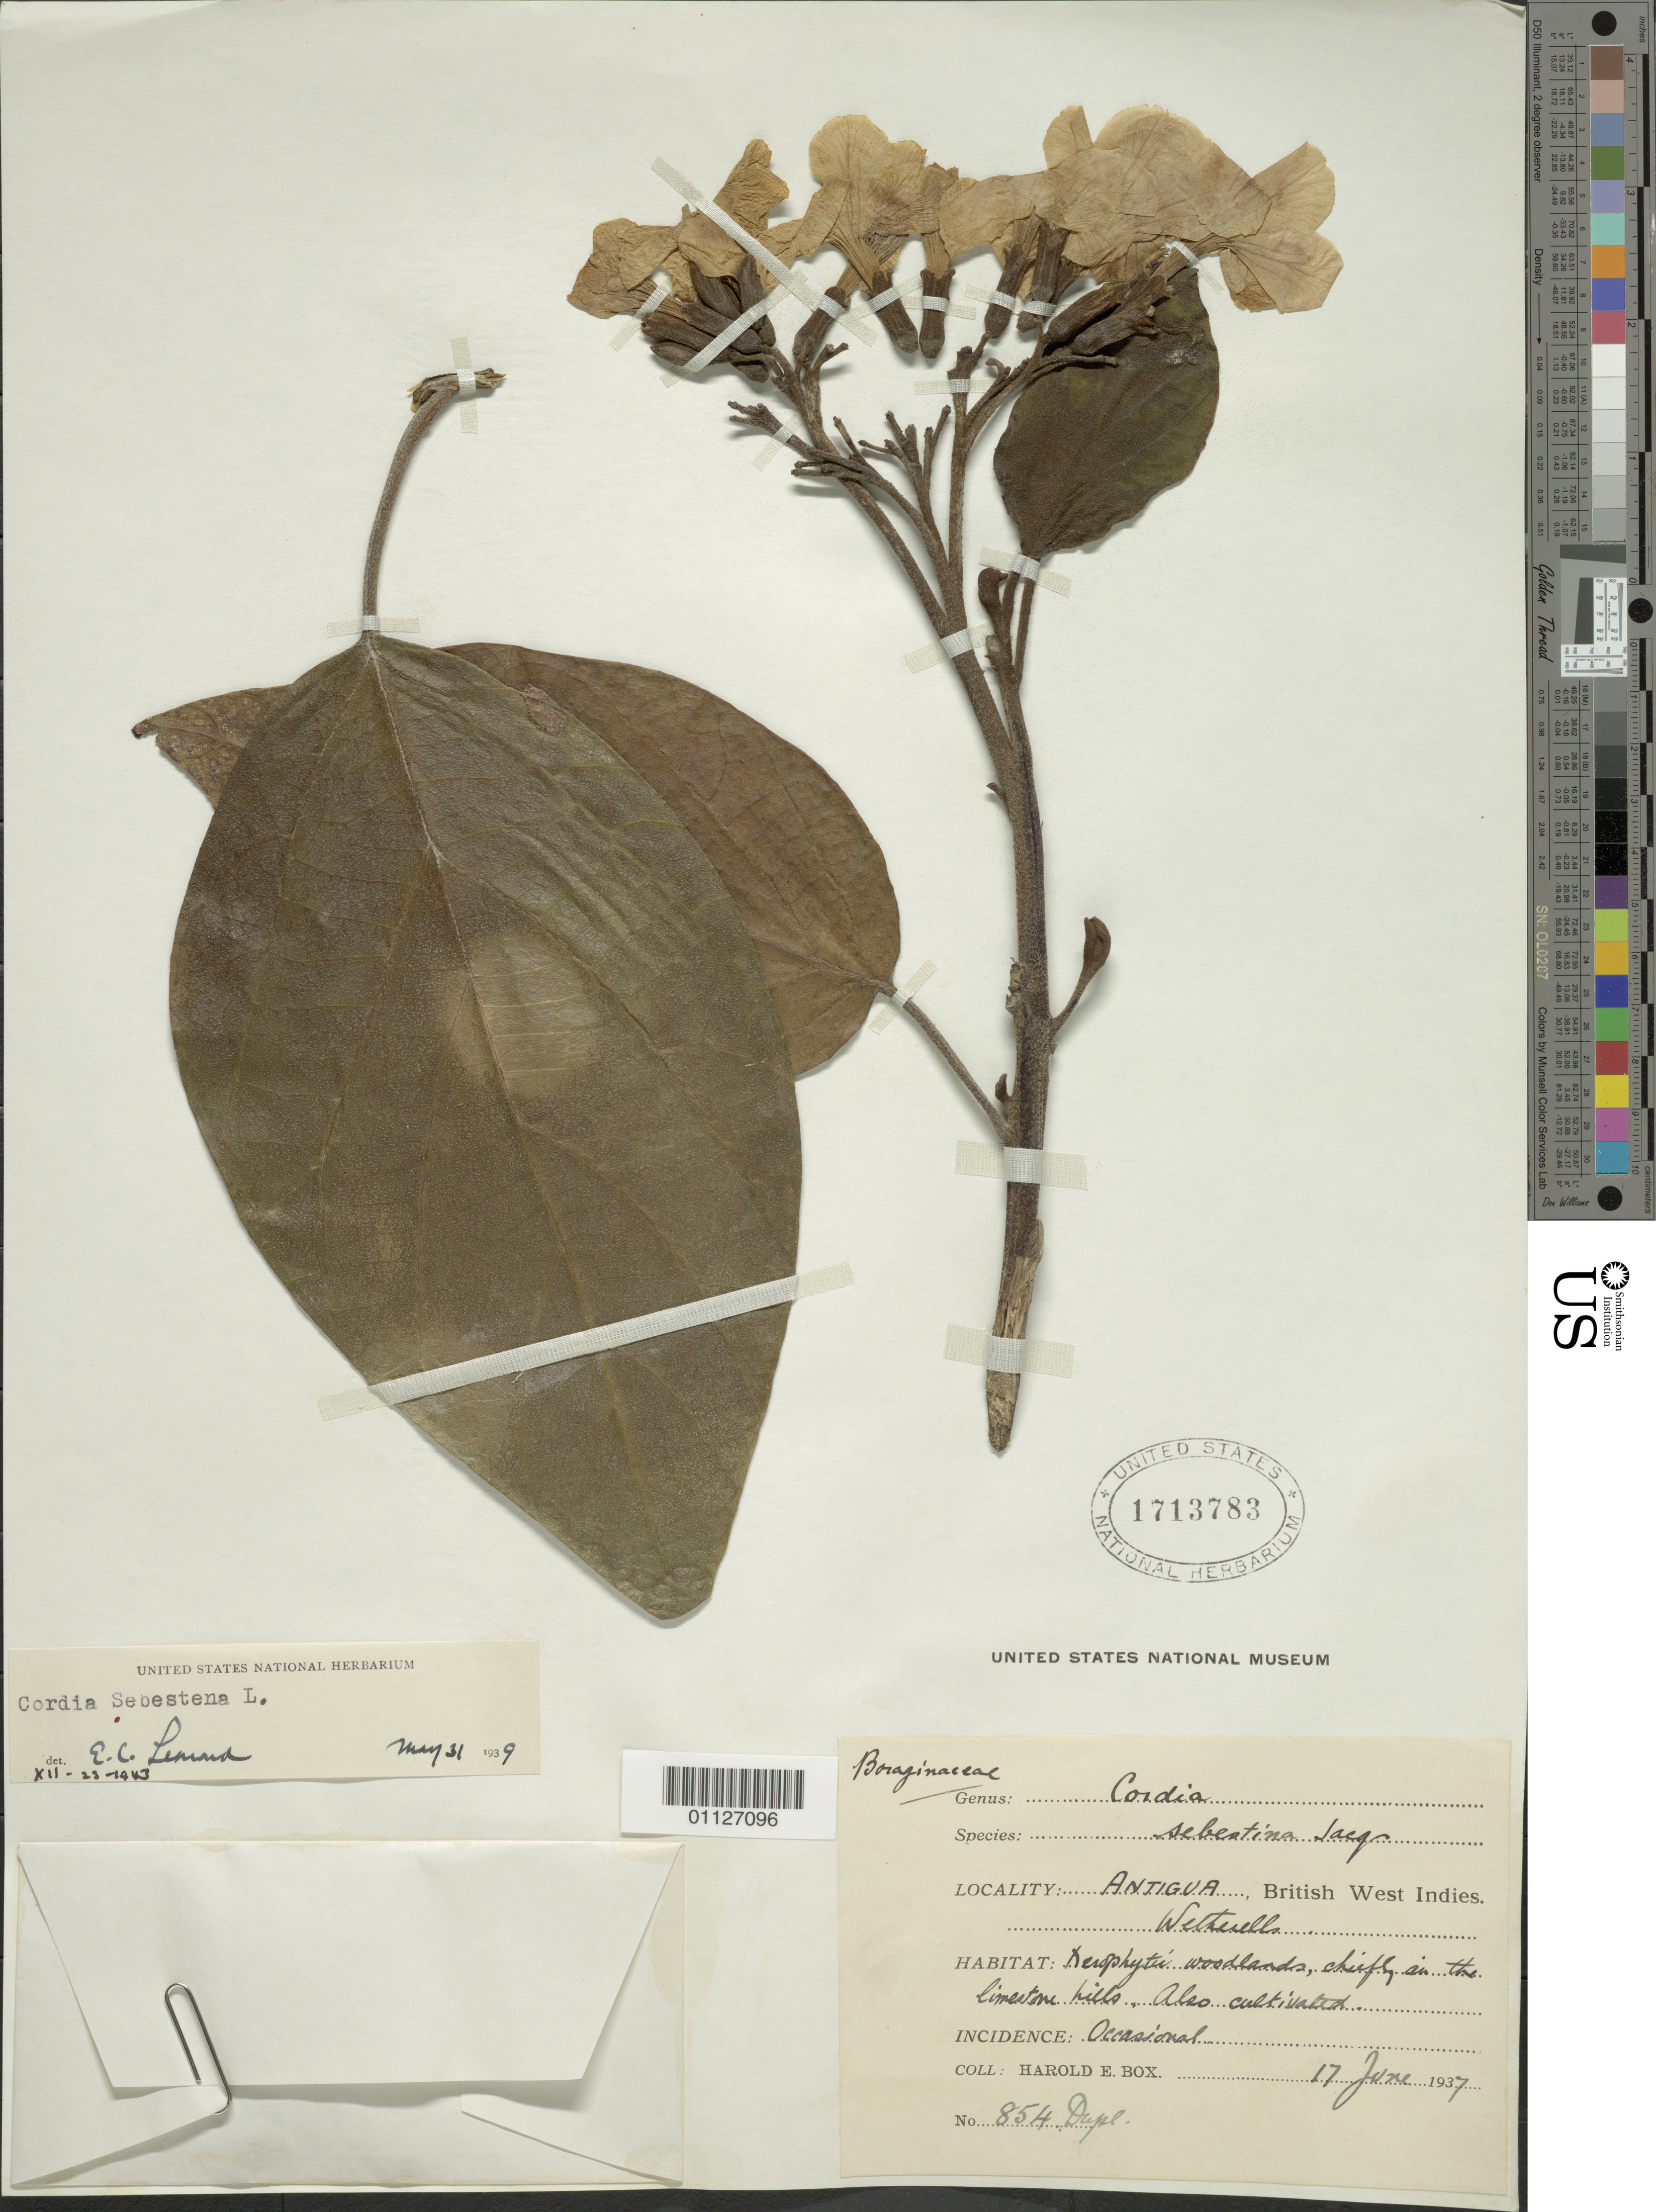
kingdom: Plantae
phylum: Tracheophyta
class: Magnoliopsida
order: Boraginales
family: Cordiaceae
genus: Cordia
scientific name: Cordia sebestena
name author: L.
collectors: H. E. Box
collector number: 854 Dupl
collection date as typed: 17 Jun 1937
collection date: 1937-06-17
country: Antigua and Barbuda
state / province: Saint John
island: Antigua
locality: Weatherills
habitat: Habitat: xerophytic woodlands, chiefly in the limestone hills | also cultivated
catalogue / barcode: US 1713783